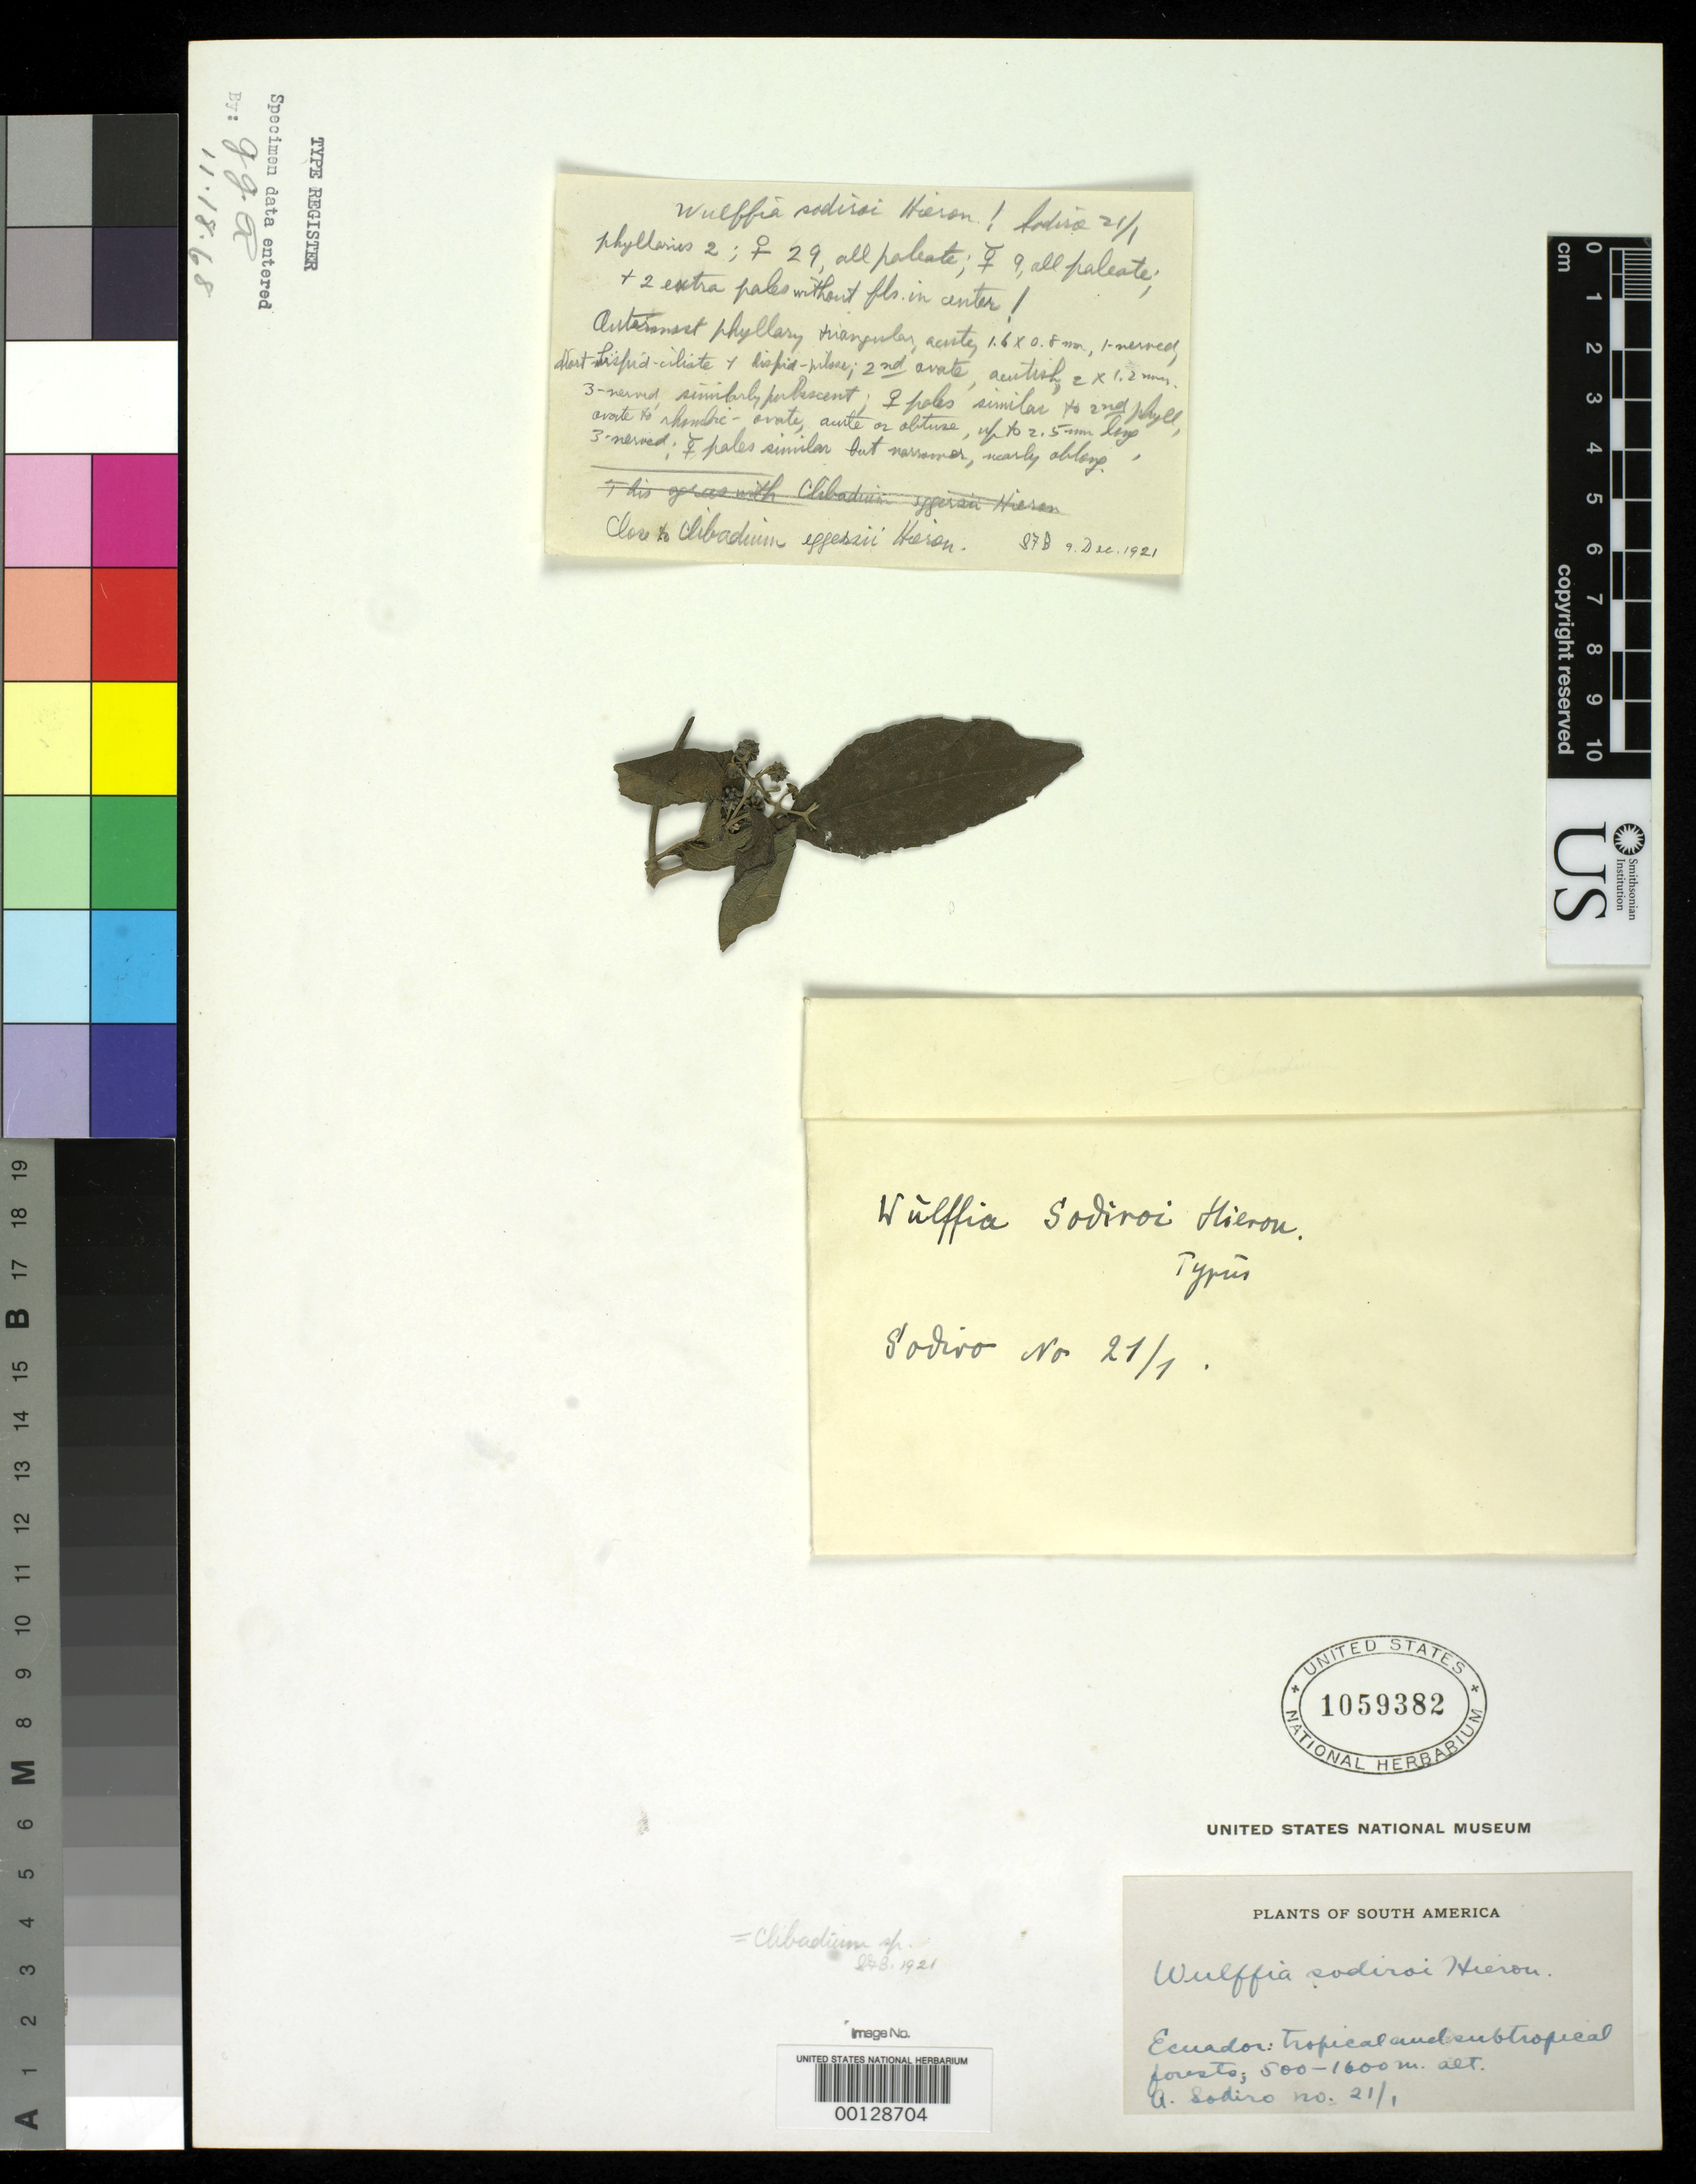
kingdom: Plantae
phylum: Tracheophyta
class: Magnoliopsida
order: Asterales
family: Asteraceae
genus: Wulffia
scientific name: Wulffia sodiroi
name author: Hieron.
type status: Type Fragment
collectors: L. Sodiro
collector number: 21-1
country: Ecuador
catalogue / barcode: US 1059382